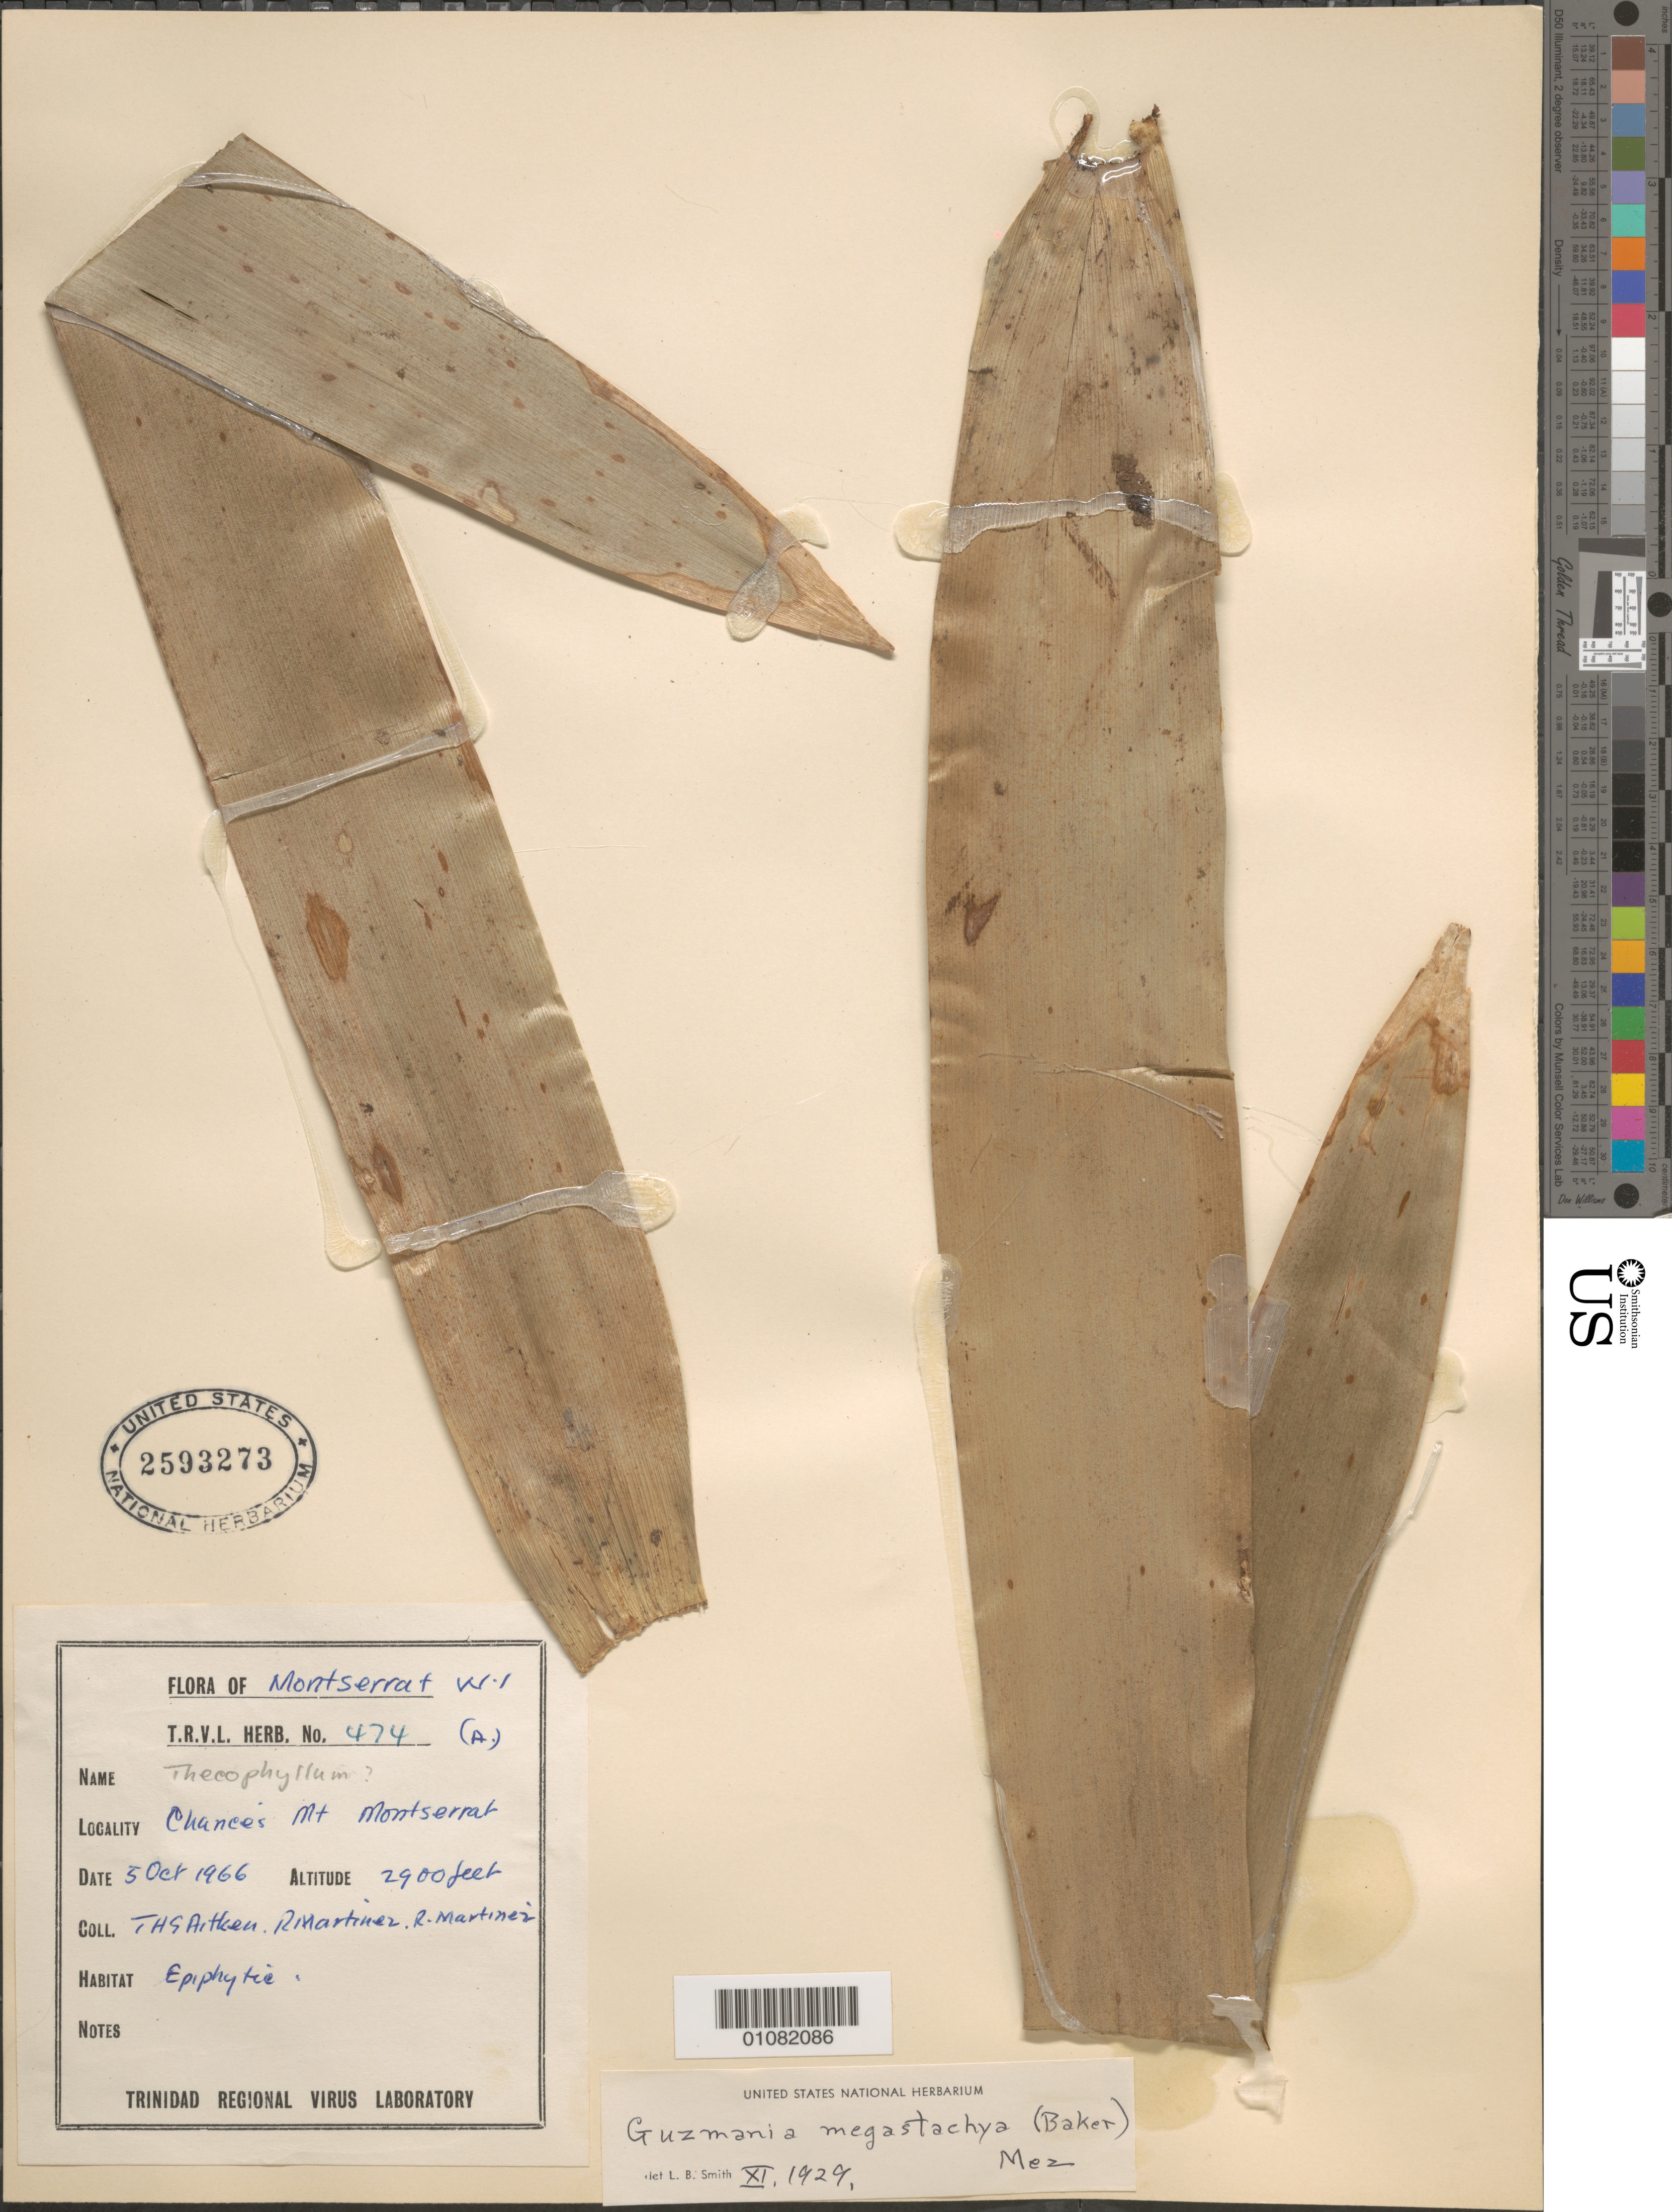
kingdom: Plantae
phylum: Tracheophyta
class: Liliopsida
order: Poales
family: Bromeliaceae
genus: Guzmania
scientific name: Guzmania megastachya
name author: (Baker) Mez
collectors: T. Aitken, R. Martinez & A. Guerra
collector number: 474a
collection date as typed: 05 Oct 1966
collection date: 1966-10-05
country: Montserrat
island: Montserrat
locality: Chance's Mt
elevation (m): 884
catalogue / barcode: US 2593273